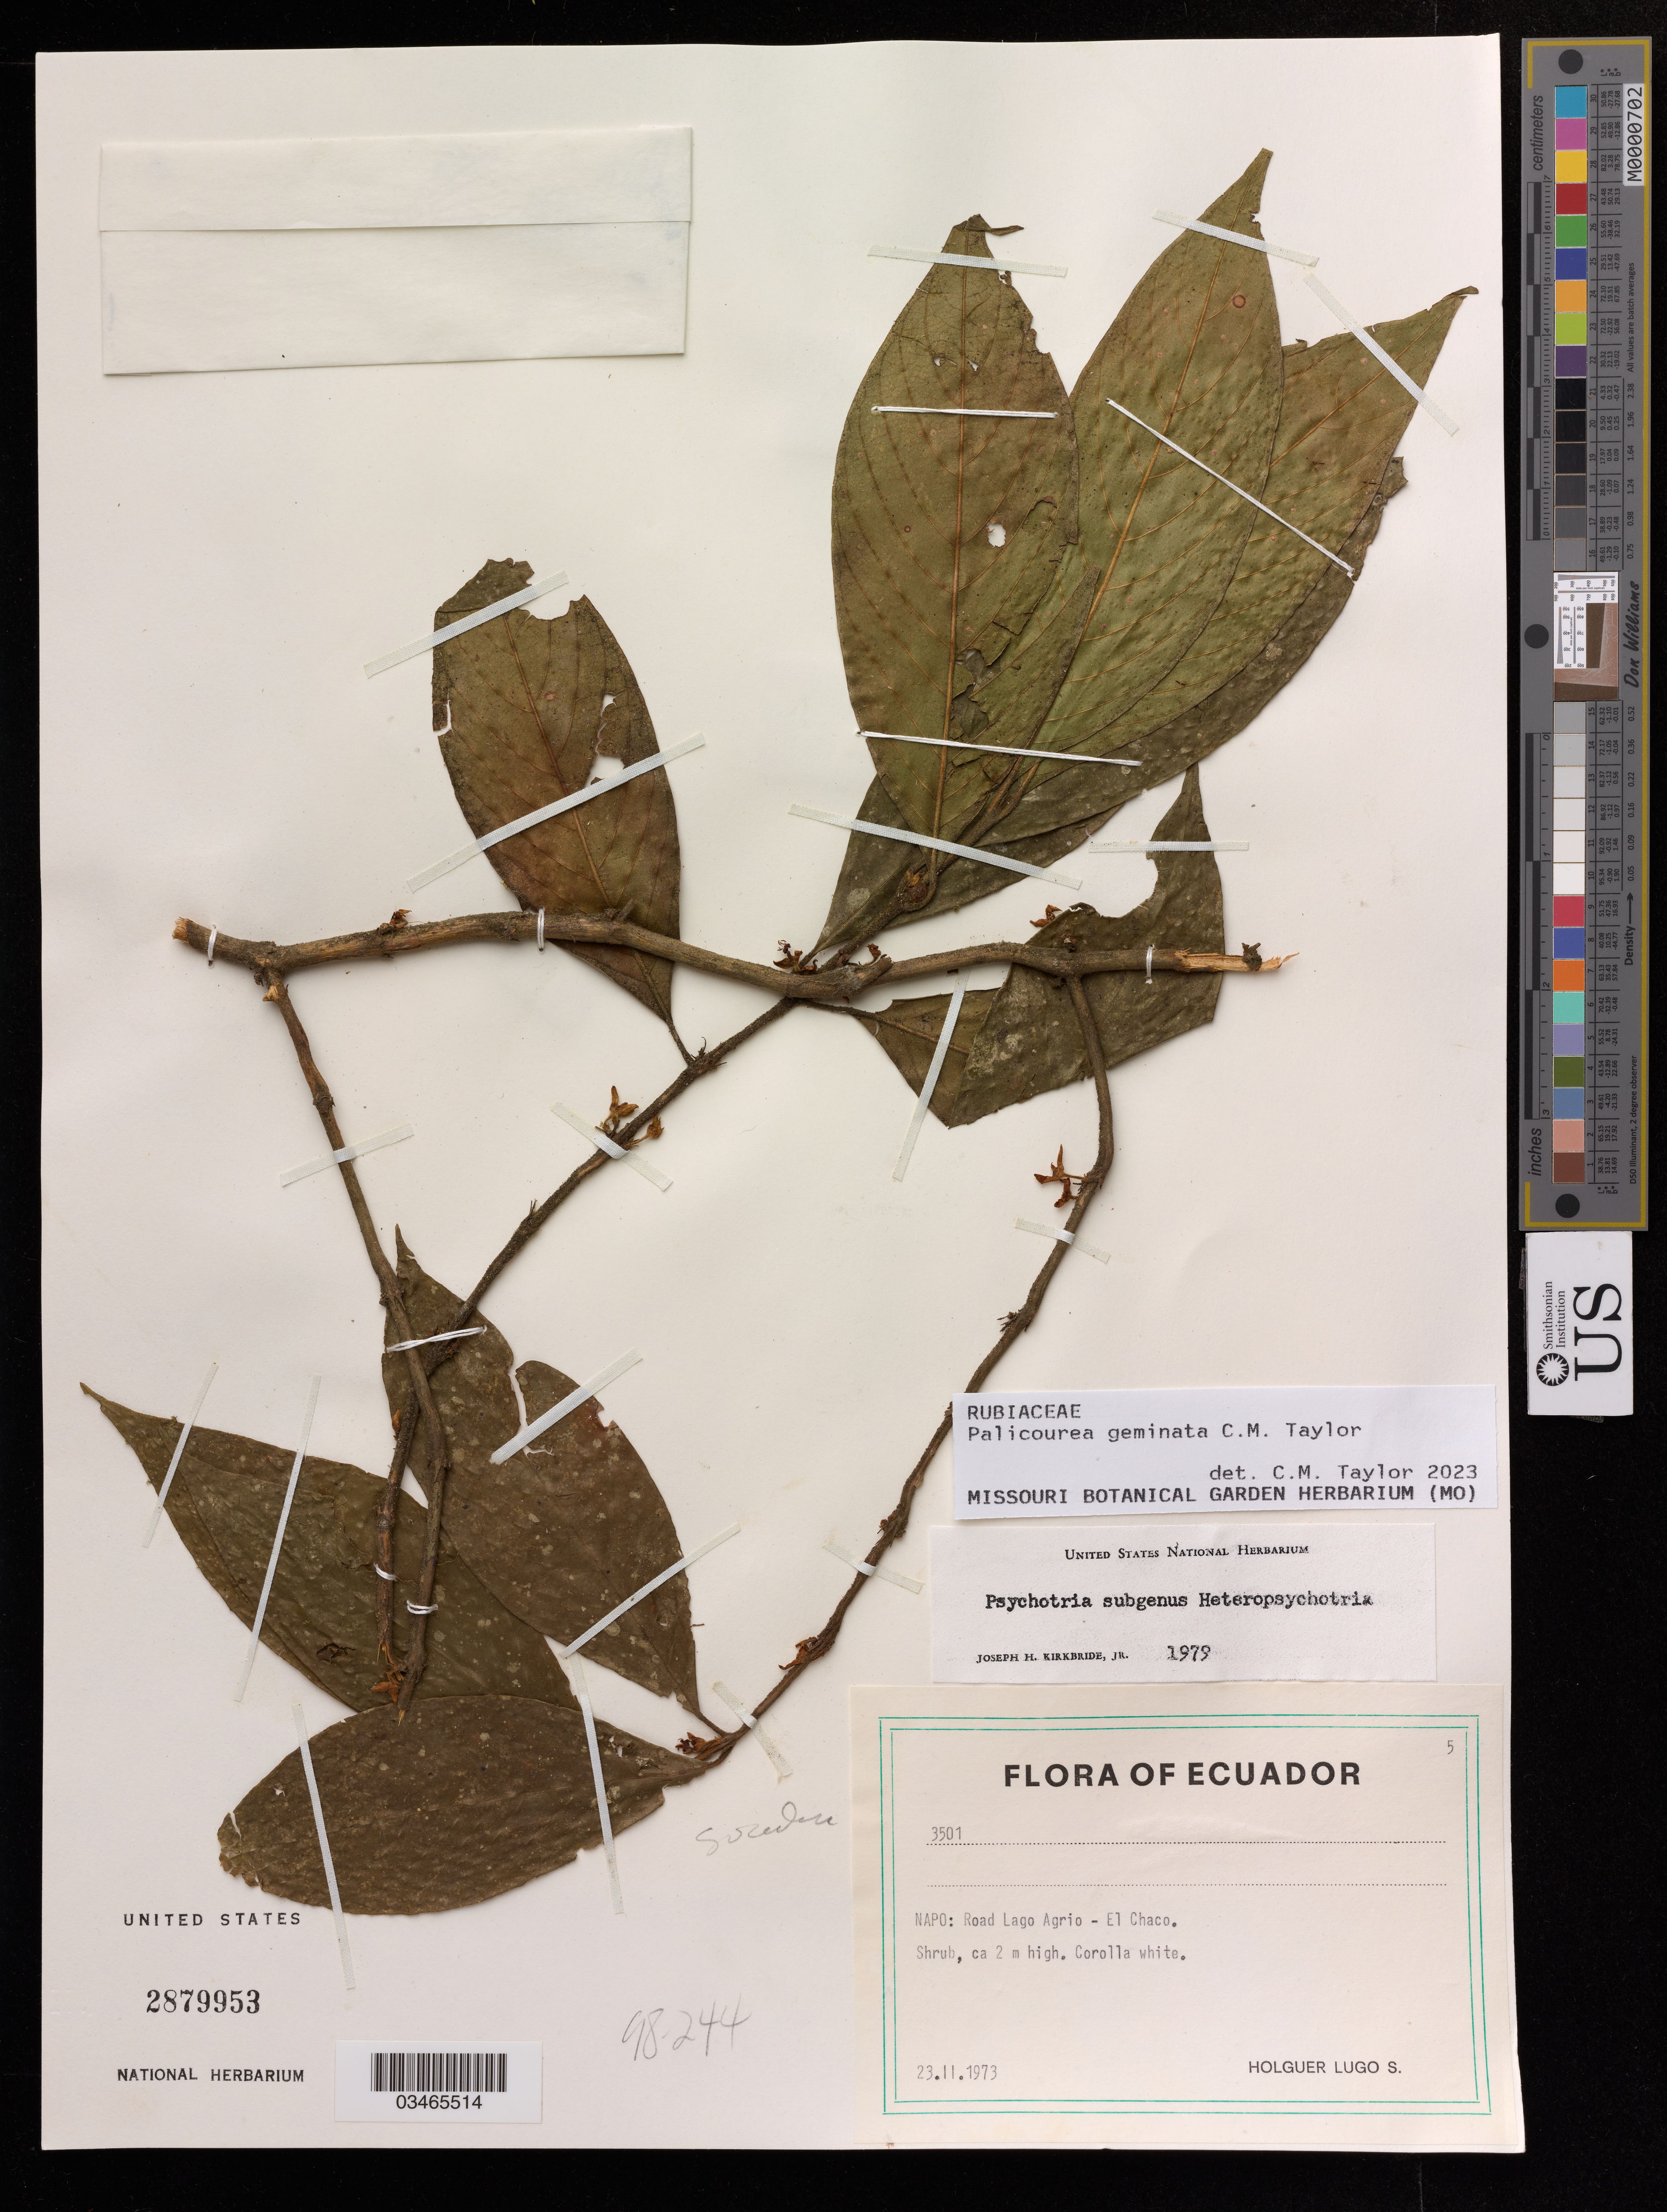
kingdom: Plantae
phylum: Tracheophyta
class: Magnoliopsida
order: Gentianales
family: Rubiaceae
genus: Palicourea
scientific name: Palicourea geminata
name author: C.M. Taylor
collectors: H. Lugo S.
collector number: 3501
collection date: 1973-02-23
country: Ecuador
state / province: Napo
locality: Road Lago Agrio - El Chaco.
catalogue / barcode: US 2879953